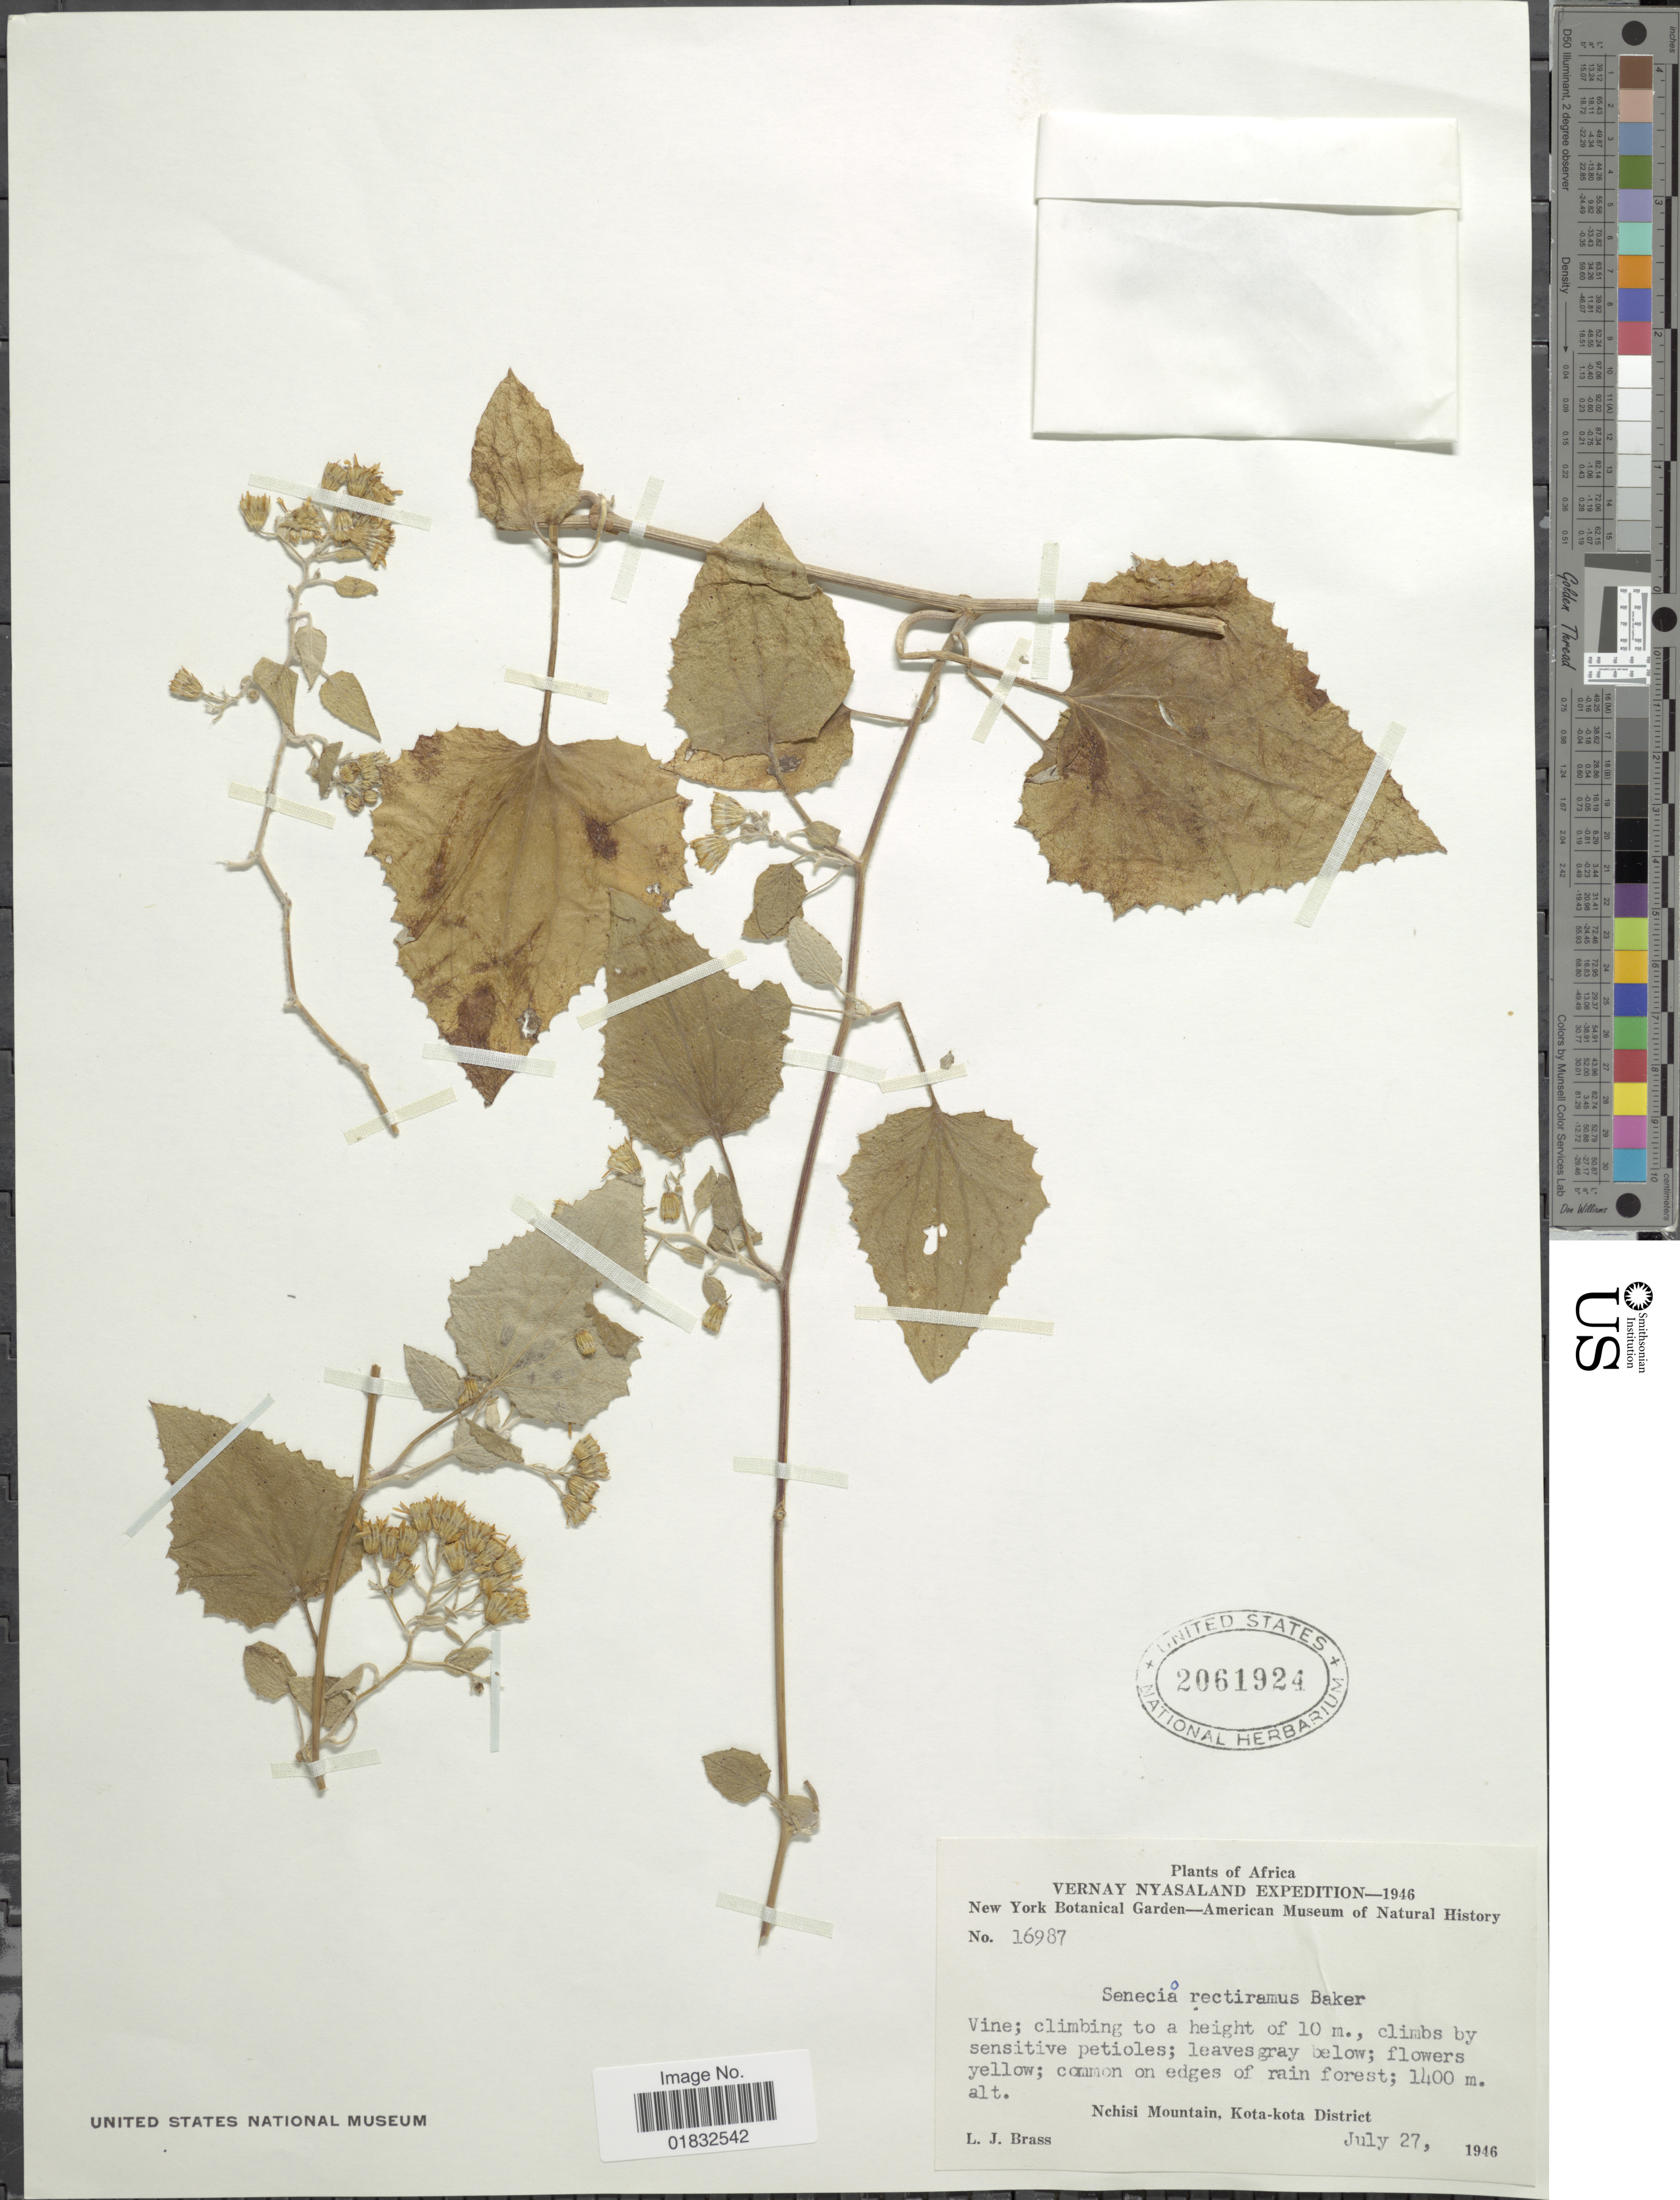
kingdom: Plantae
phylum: Tracheophyta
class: Magnoliopsida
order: Asterales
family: Asteraceae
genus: Austrosynotis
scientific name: Austrosynotis rectirama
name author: (Baker) C. Jeffrey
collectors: L. J. Brass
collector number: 16987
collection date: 1946-07-27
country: Malawi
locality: Vernay Nyasaland, Nchisi Mountain, Kota-kota District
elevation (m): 1400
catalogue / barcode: US 2061924